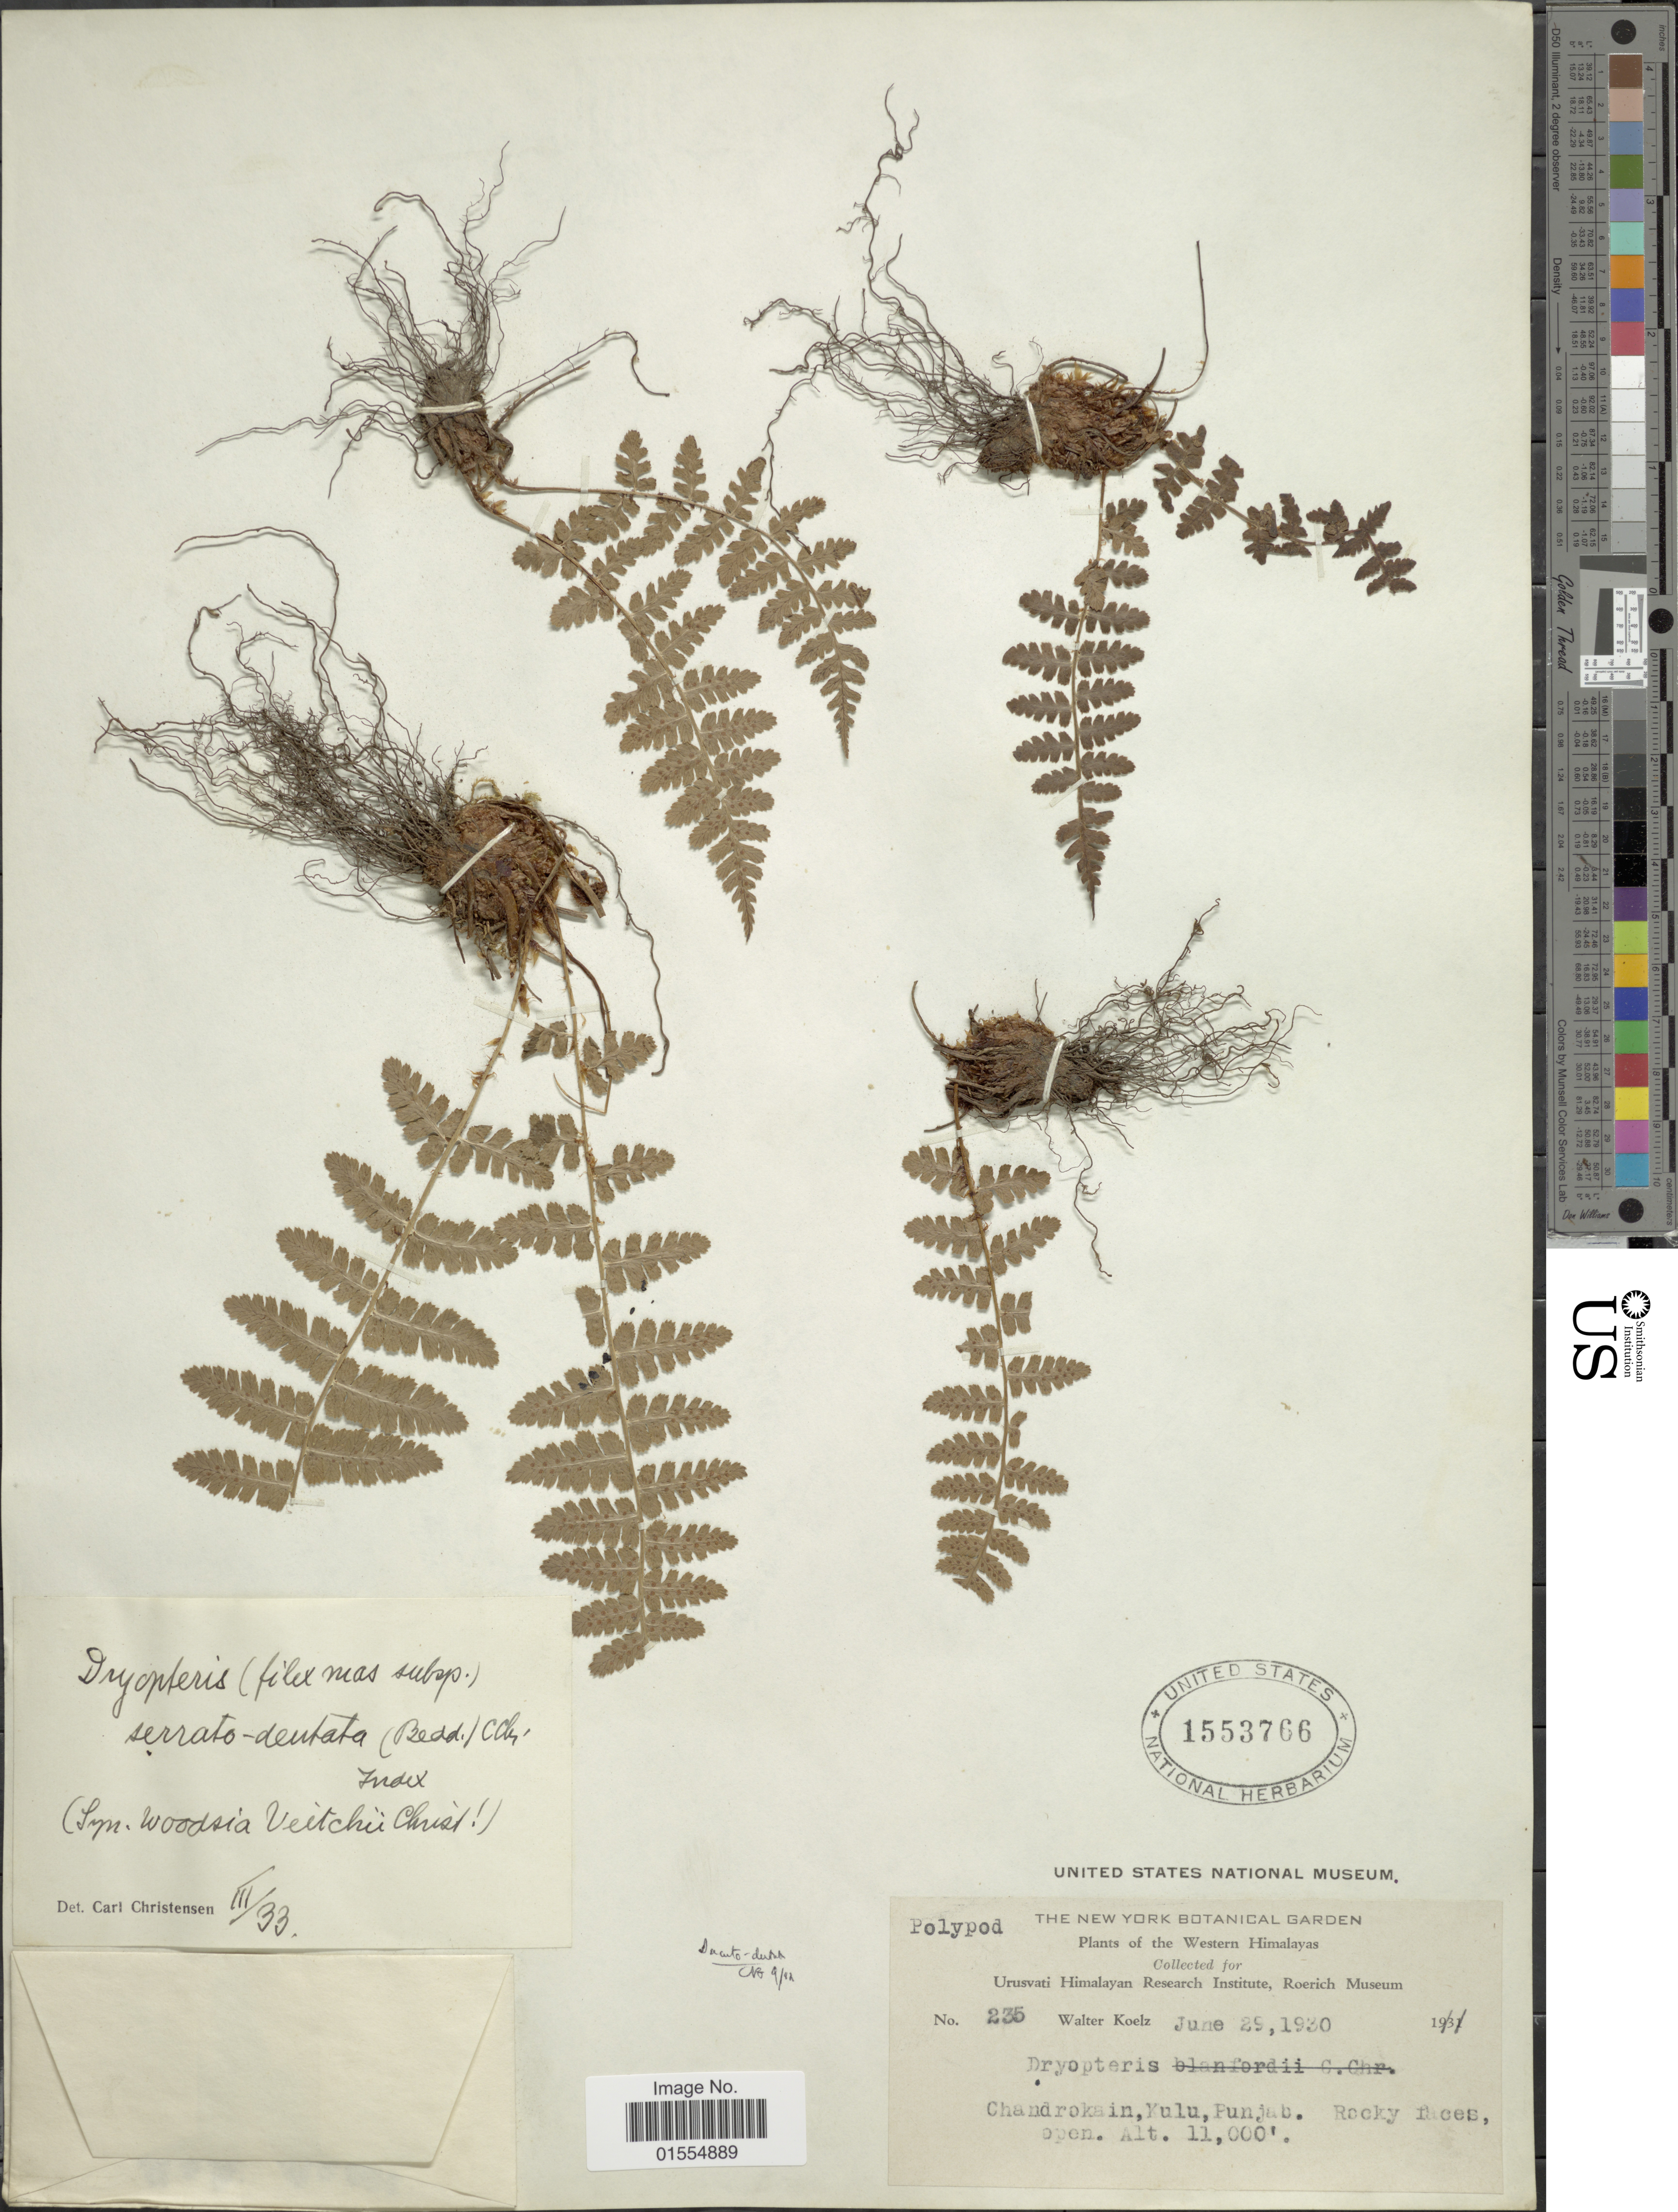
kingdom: Plantae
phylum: Tracheophyta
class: Polypodiopsida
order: Polypodiales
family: Dryopteridaceae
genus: Dryopteris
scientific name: Dryopteris serratodentata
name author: (Bedd.) Hayata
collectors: W. N. Koelz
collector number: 235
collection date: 1930-06-29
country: India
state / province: Punjab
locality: Western Himalayas, Chandrokain, Yulu, Punjab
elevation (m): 3353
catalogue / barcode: US 1553766